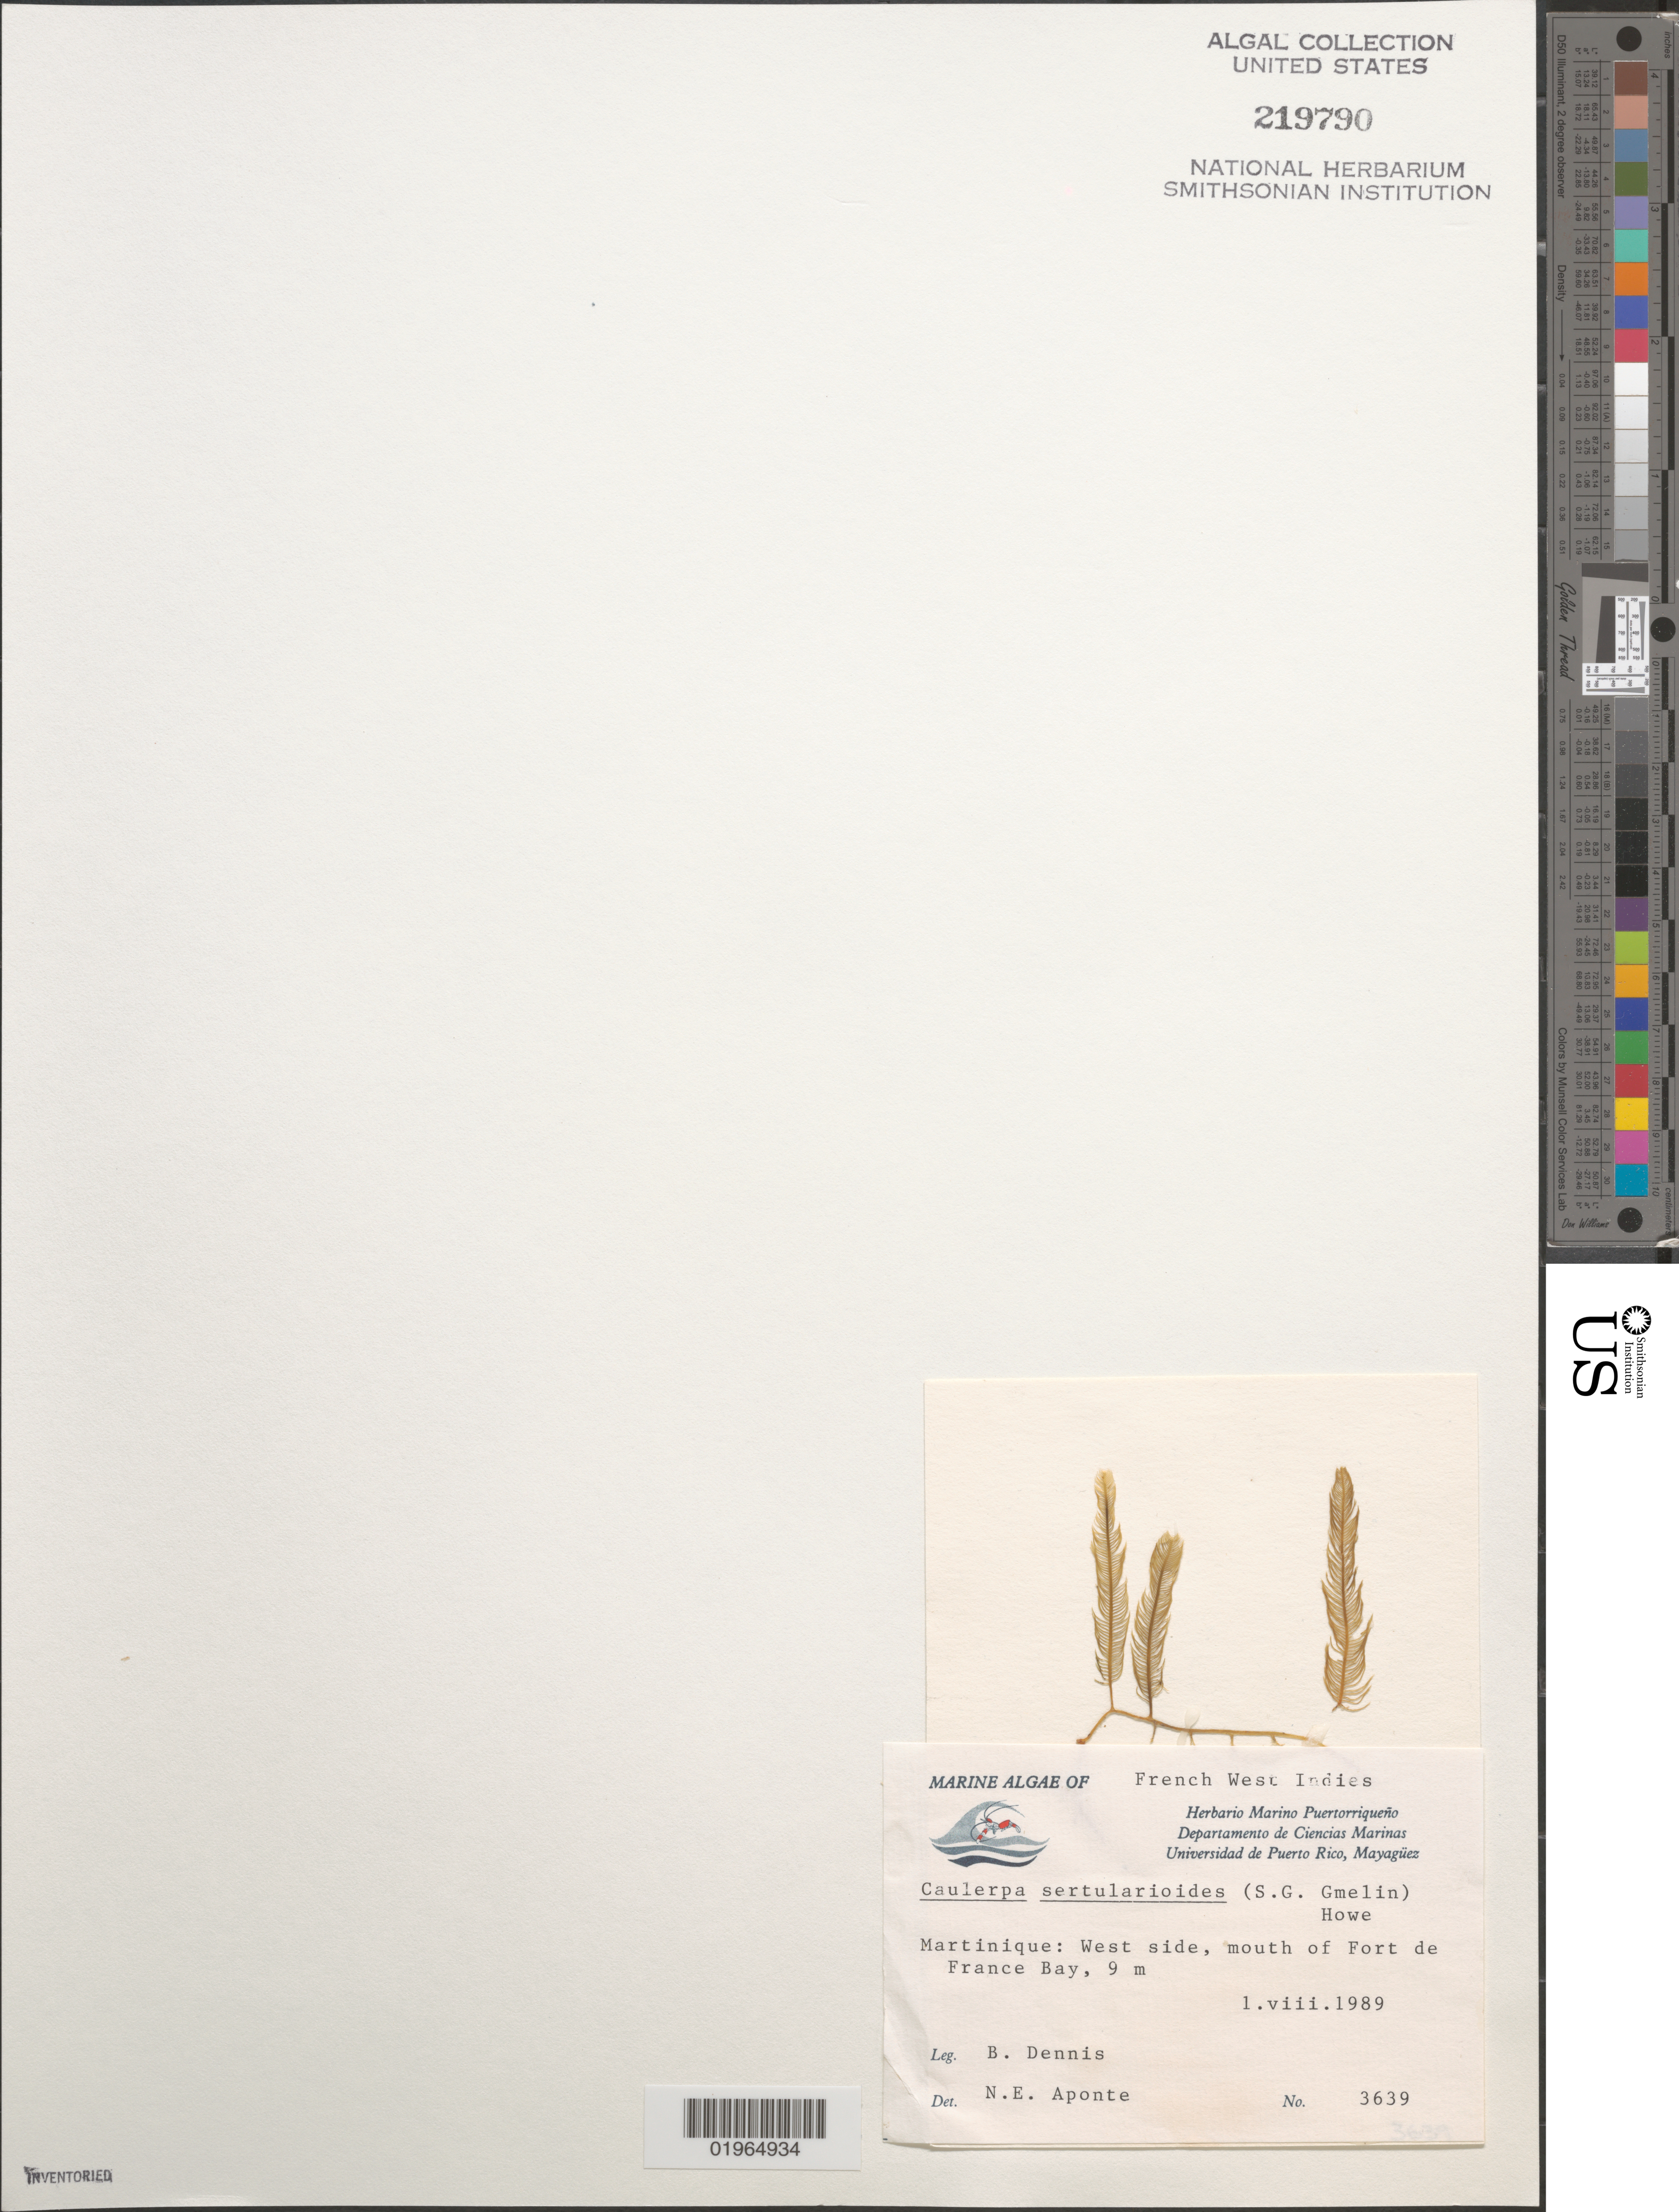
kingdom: Plantae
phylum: Chlorophyta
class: Ulvophyceae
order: Bryopsidales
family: Caulerpaceae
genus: Caulerpa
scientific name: Caulerpa sertularioides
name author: (S.G. Gmel.) M. Howe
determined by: Dennis, B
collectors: N. E. Aponte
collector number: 3639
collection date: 1989-08-01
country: Martinique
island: Martinique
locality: West side, mouth of Fort France Bay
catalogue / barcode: US 219790